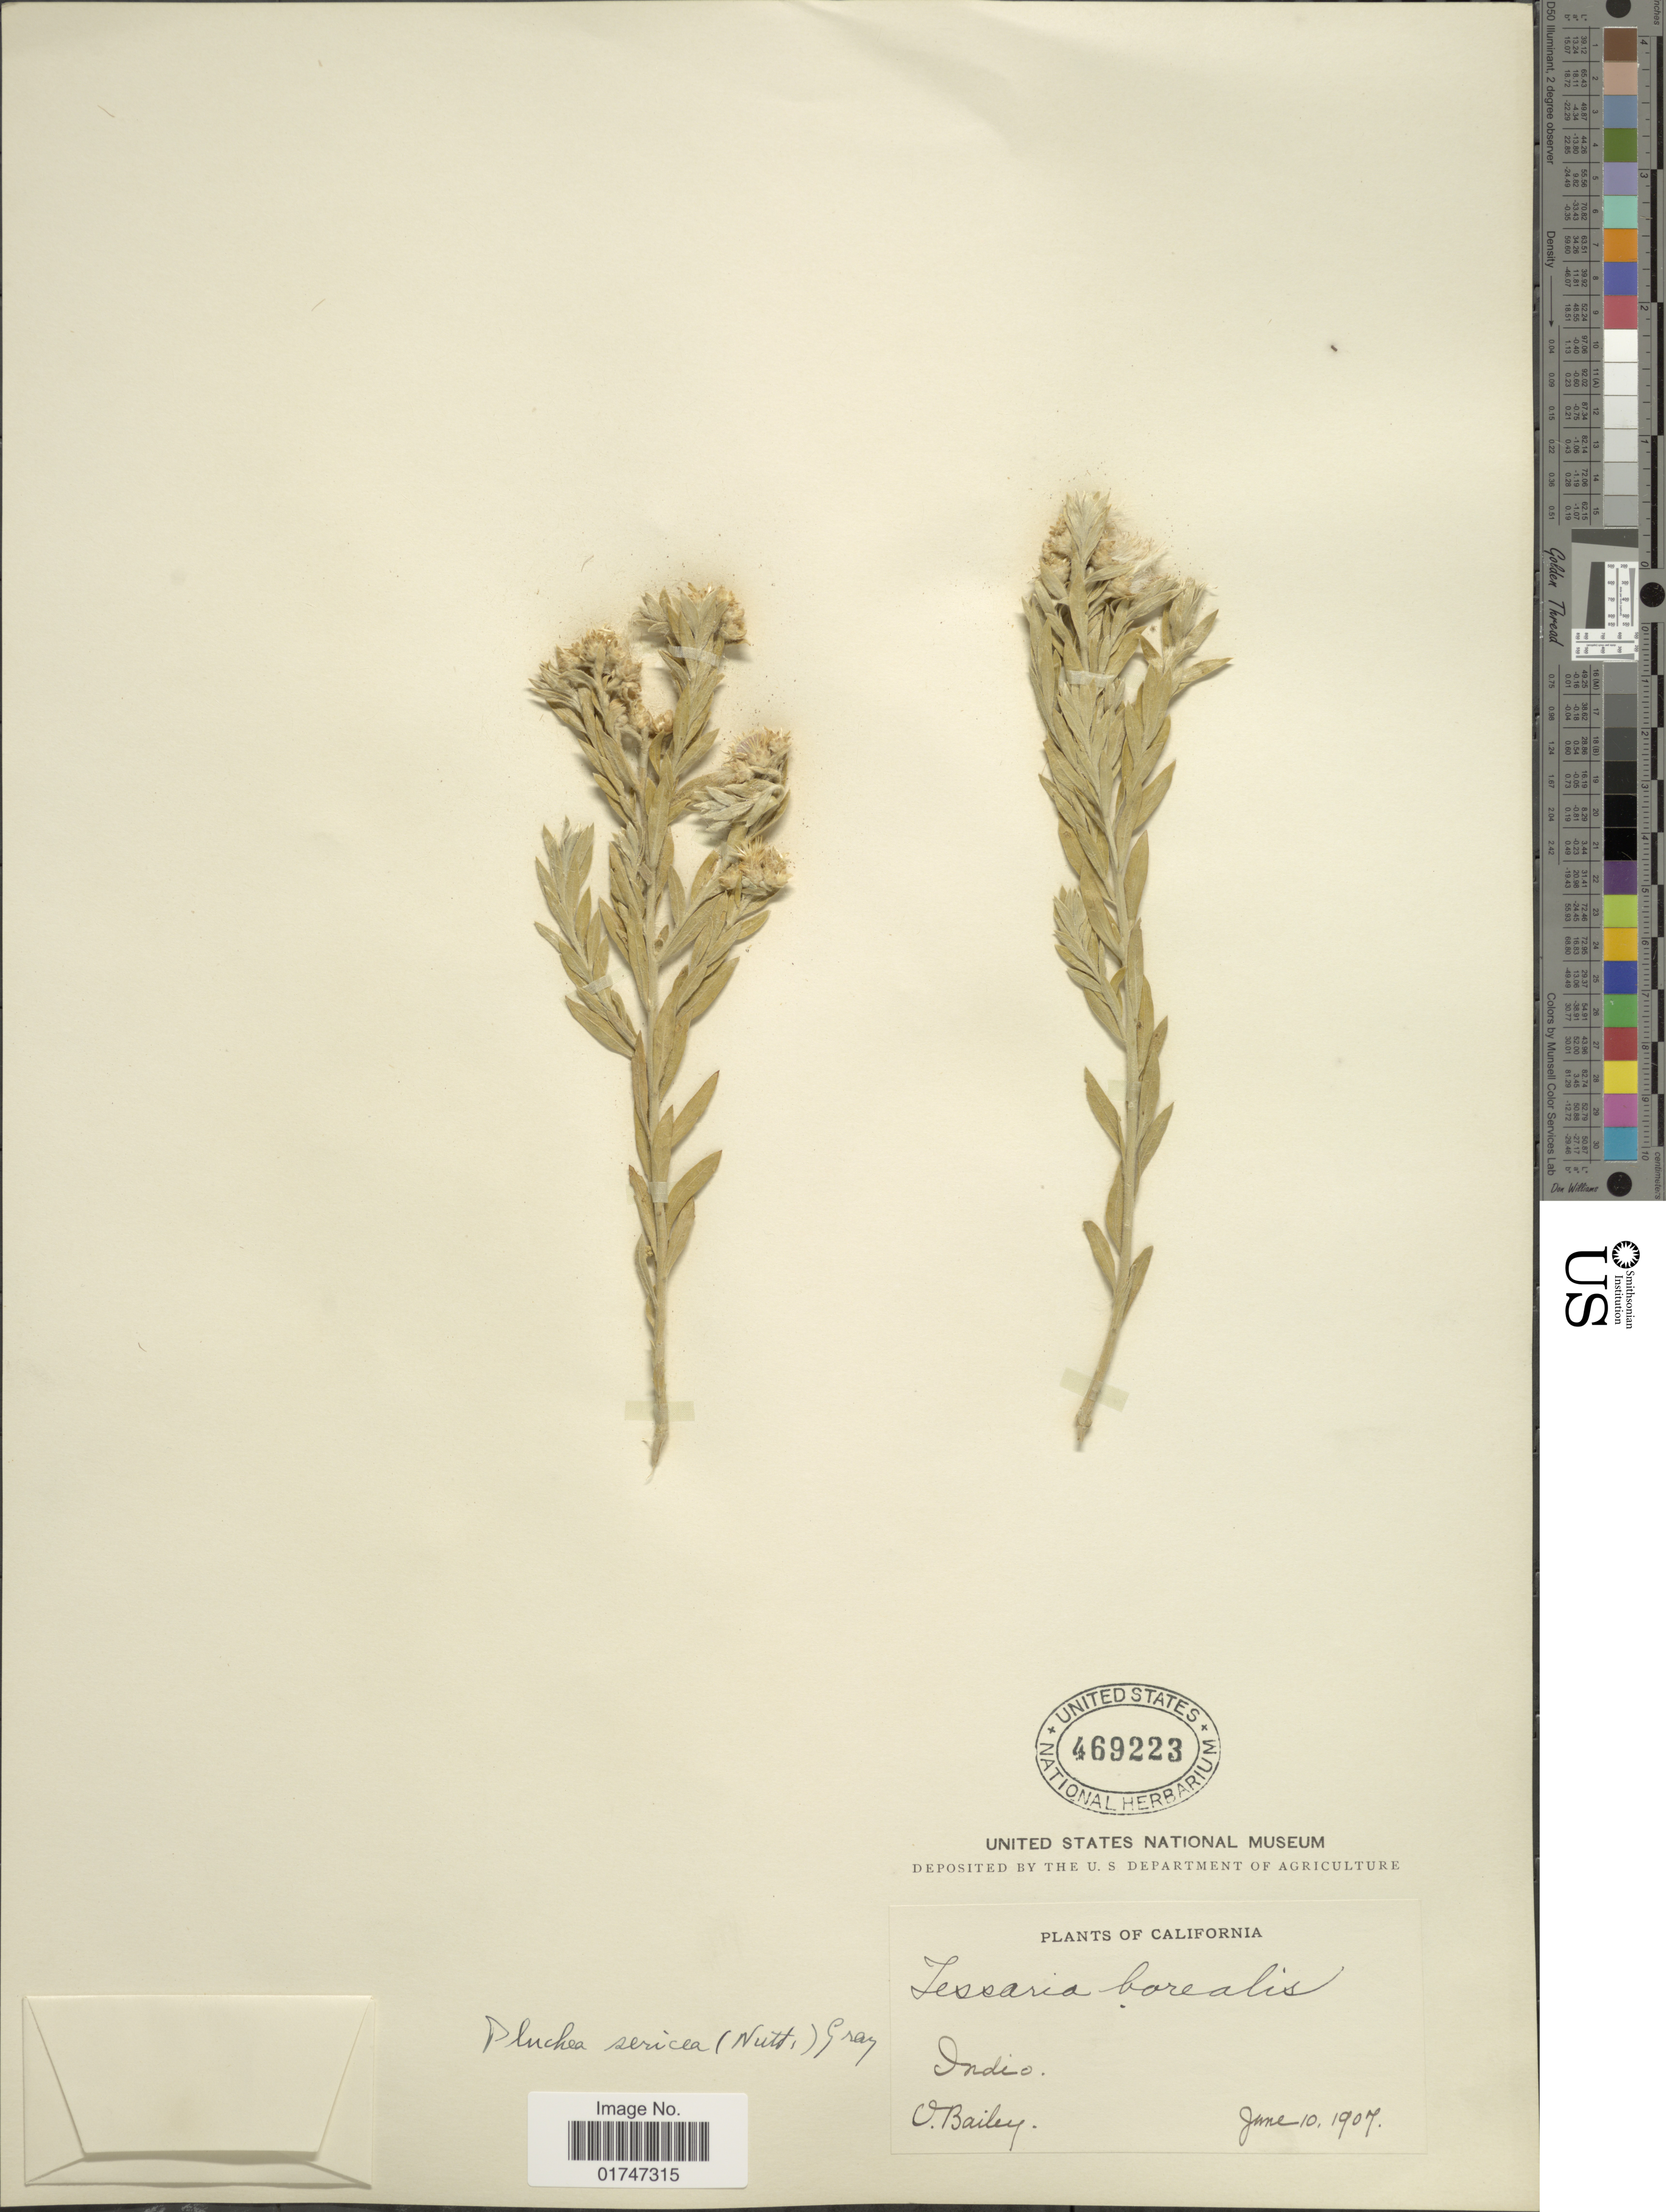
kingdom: Plantae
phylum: Tracheophyta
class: Magnoliopsida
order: Asterales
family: Asteraceae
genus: Pluchea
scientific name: Pluchea sericea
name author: (Nutt.) Coville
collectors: O. Bailey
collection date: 1907-06-10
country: United States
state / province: California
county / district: Riverside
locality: Indio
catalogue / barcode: US 469223